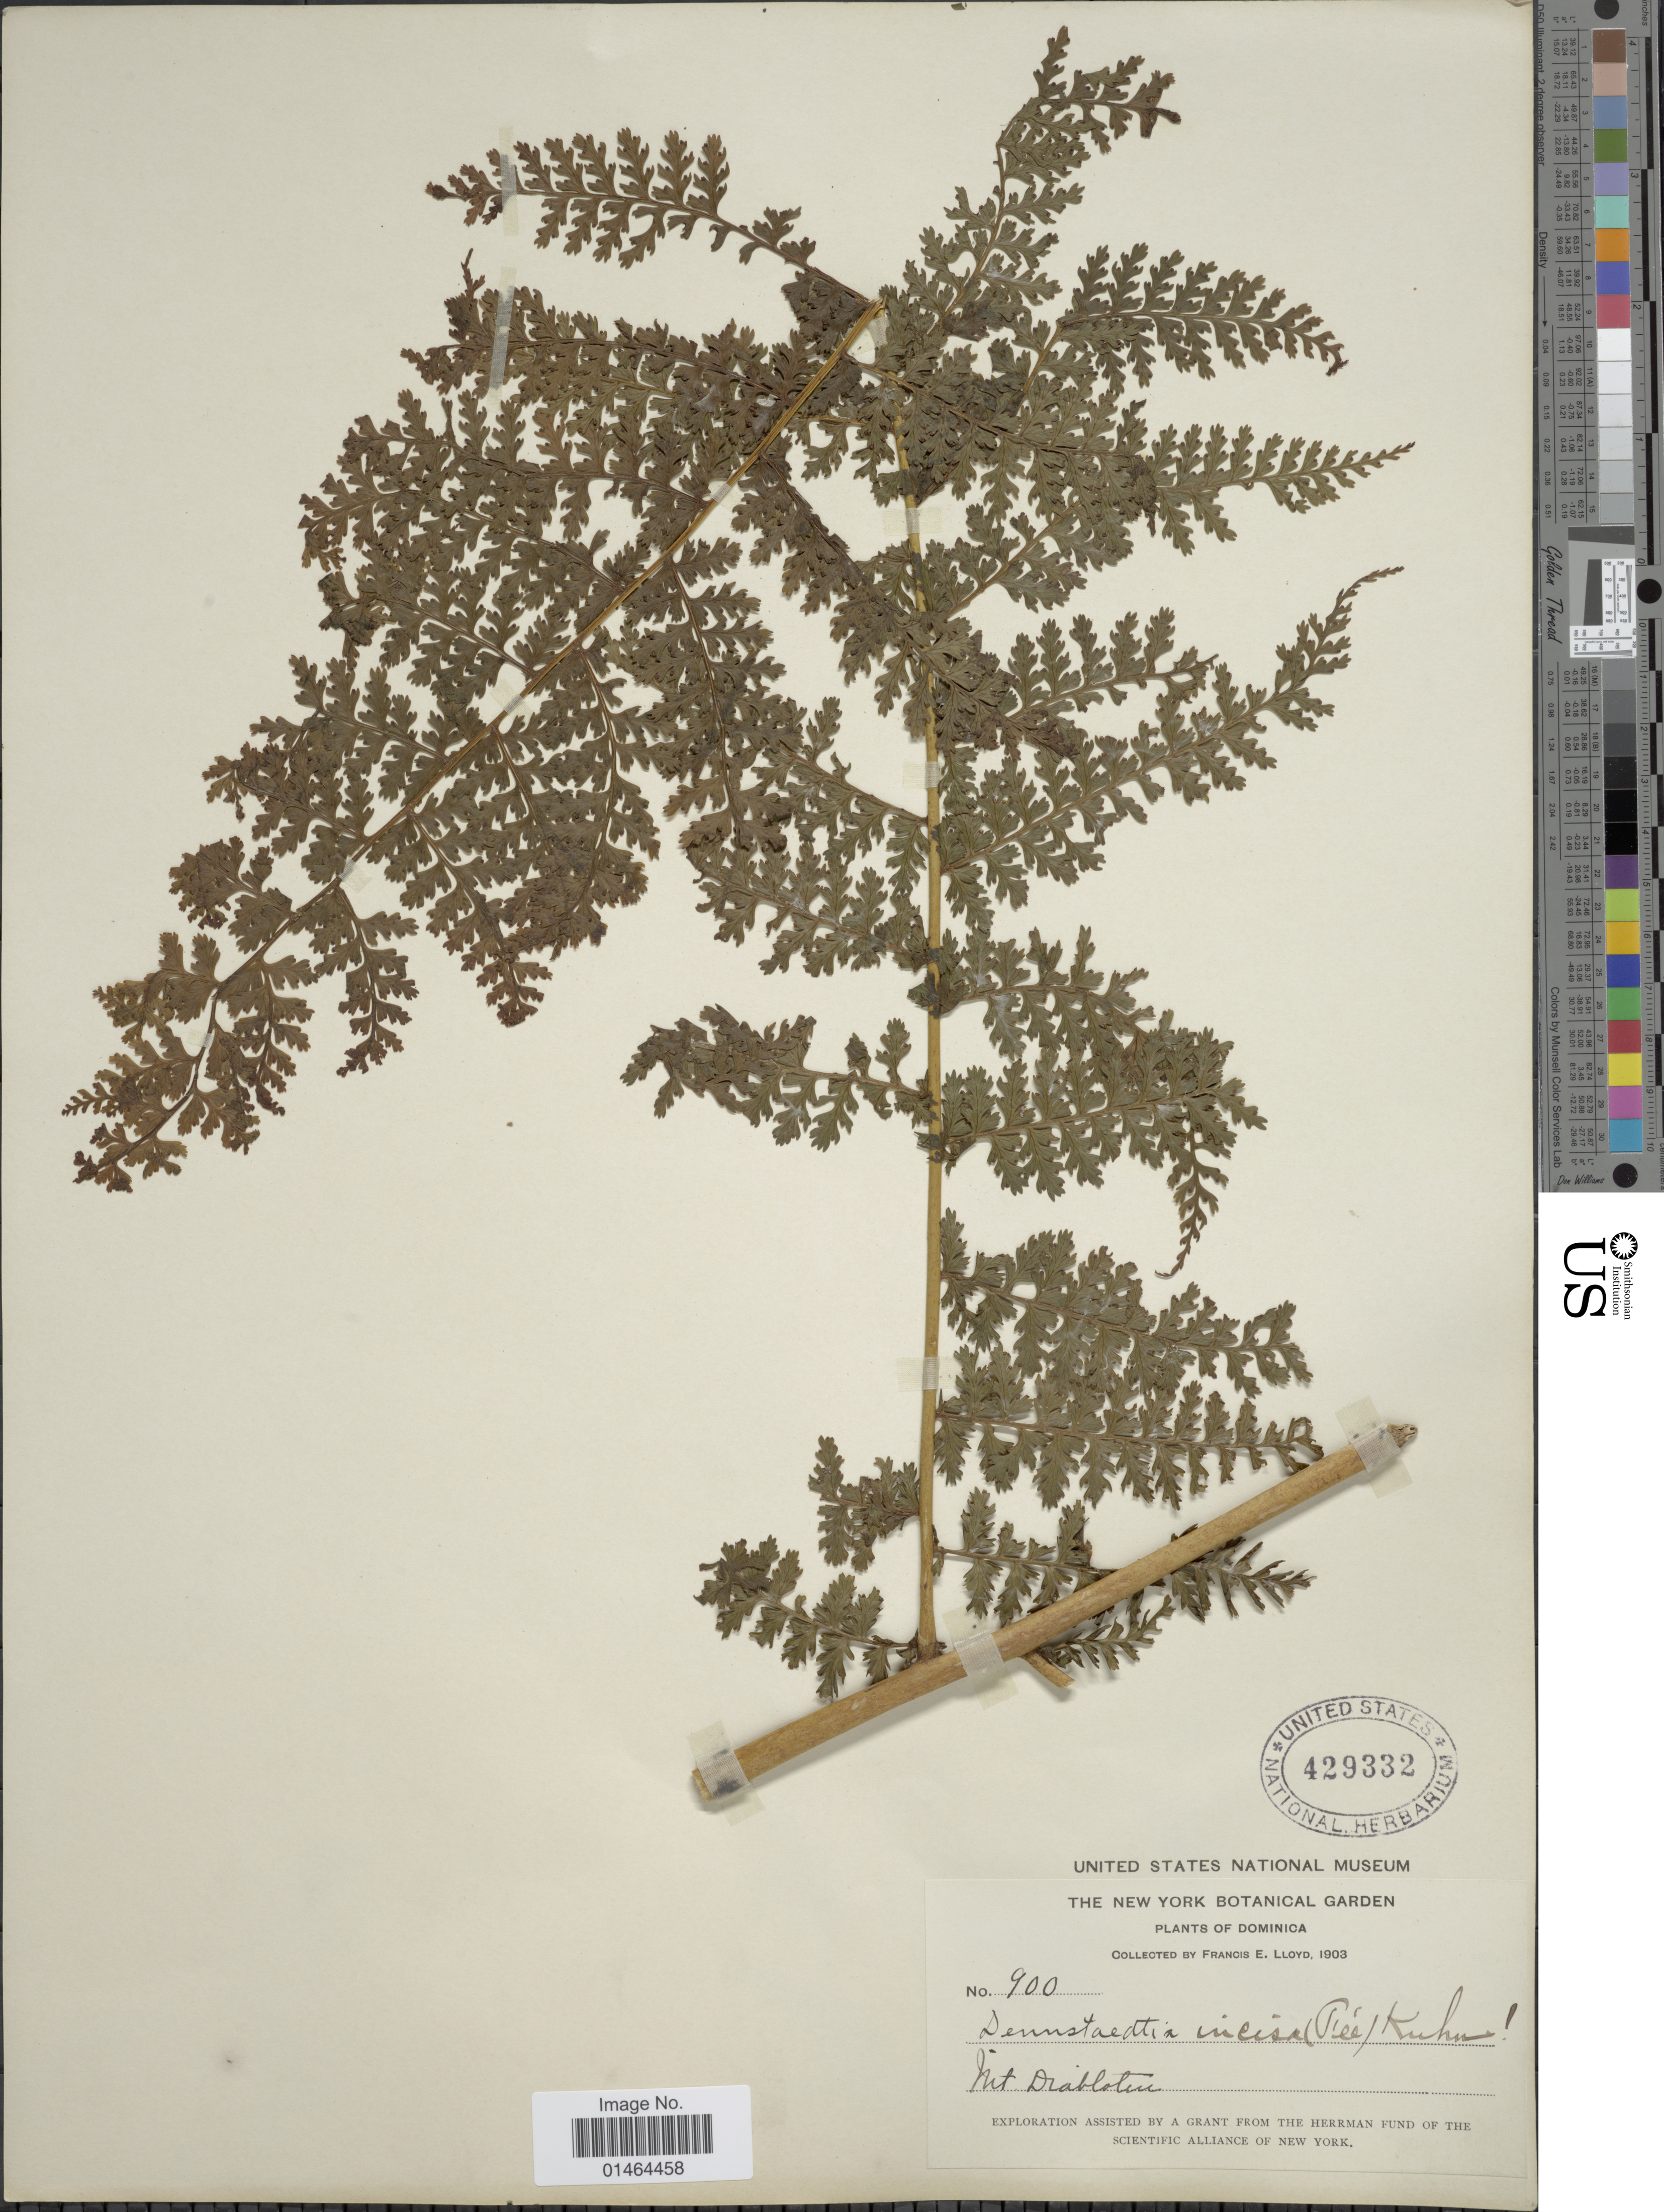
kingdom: Plantae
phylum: Tracheophyta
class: Polypodiopsida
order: Polypodiales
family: Dennstaedtiaceae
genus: Dennstaedtia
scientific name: Dennstaedtia dissecta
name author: (Sw.) T. Moore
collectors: Lloyd, C. E.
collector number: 900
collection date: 1903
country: Dominica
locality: Mt. Diablotin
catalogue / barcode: US 429332